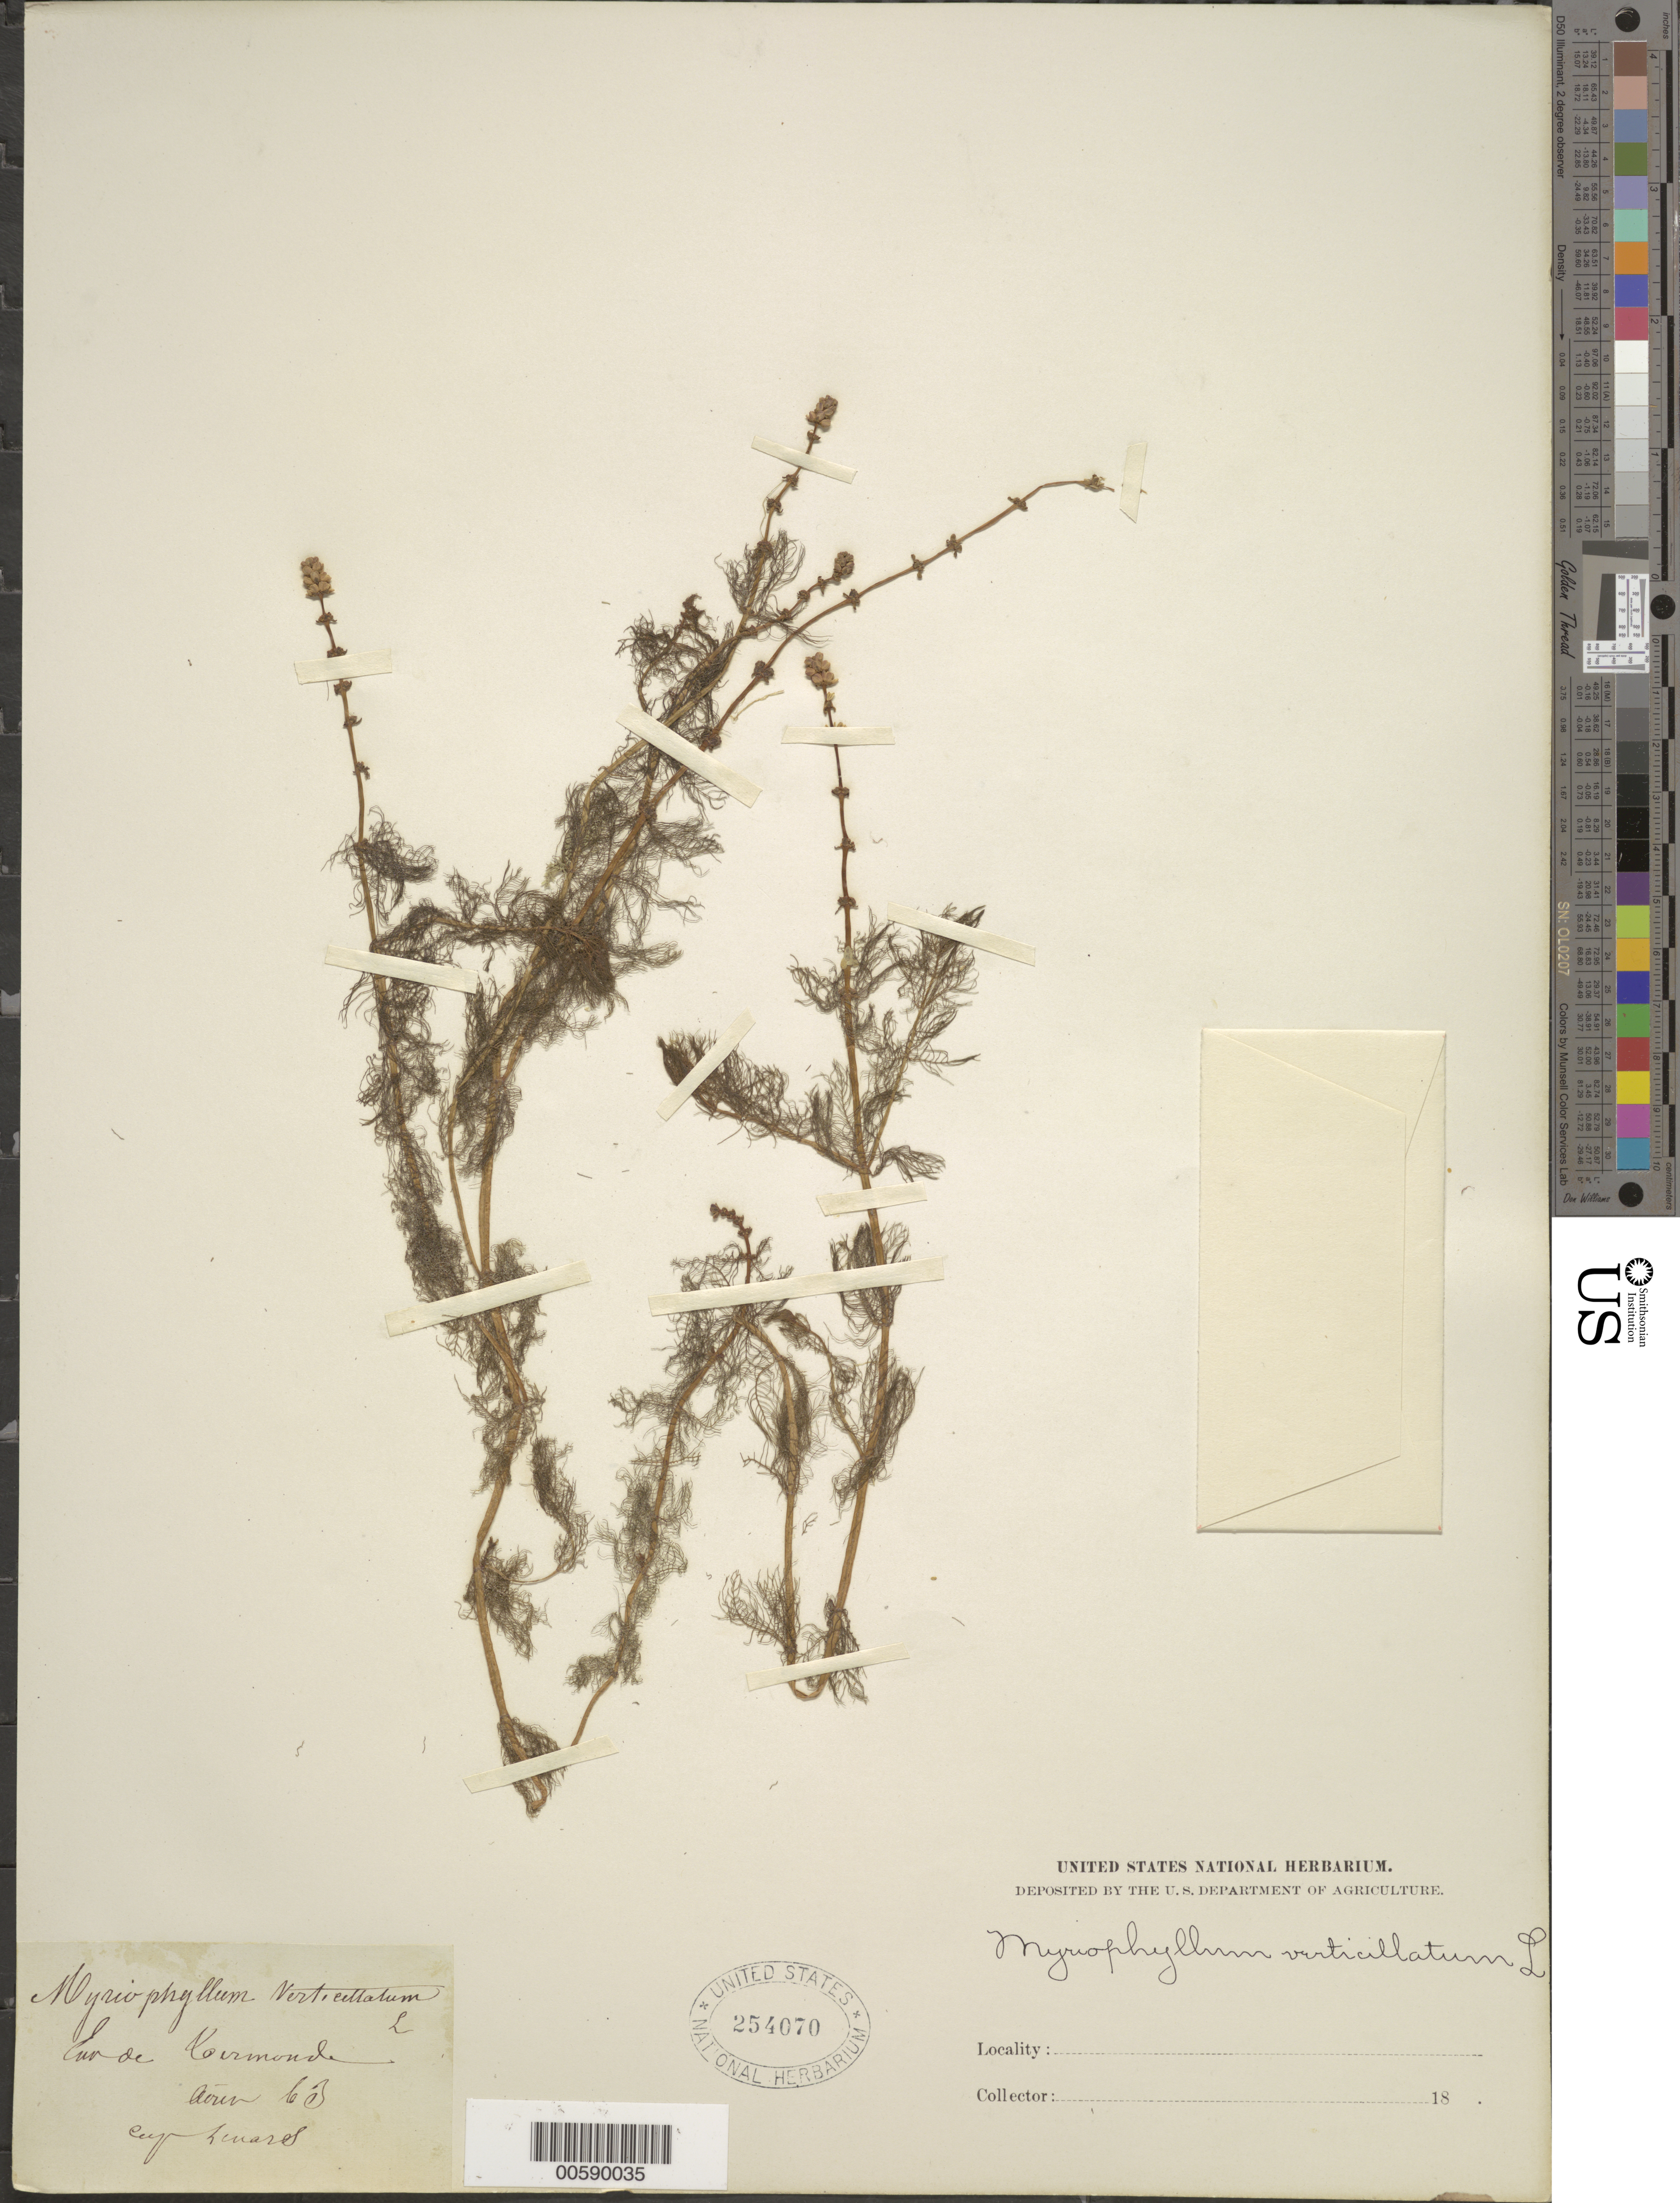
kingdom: Plantae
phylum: Tracheophyta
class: Magnoliopsida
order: Saxifragales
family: Haloragaceae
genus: Myriophyllum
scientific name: Myriophyllum spicatum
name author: L.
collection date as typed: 18--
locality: Kormonde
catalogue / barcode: US 254070